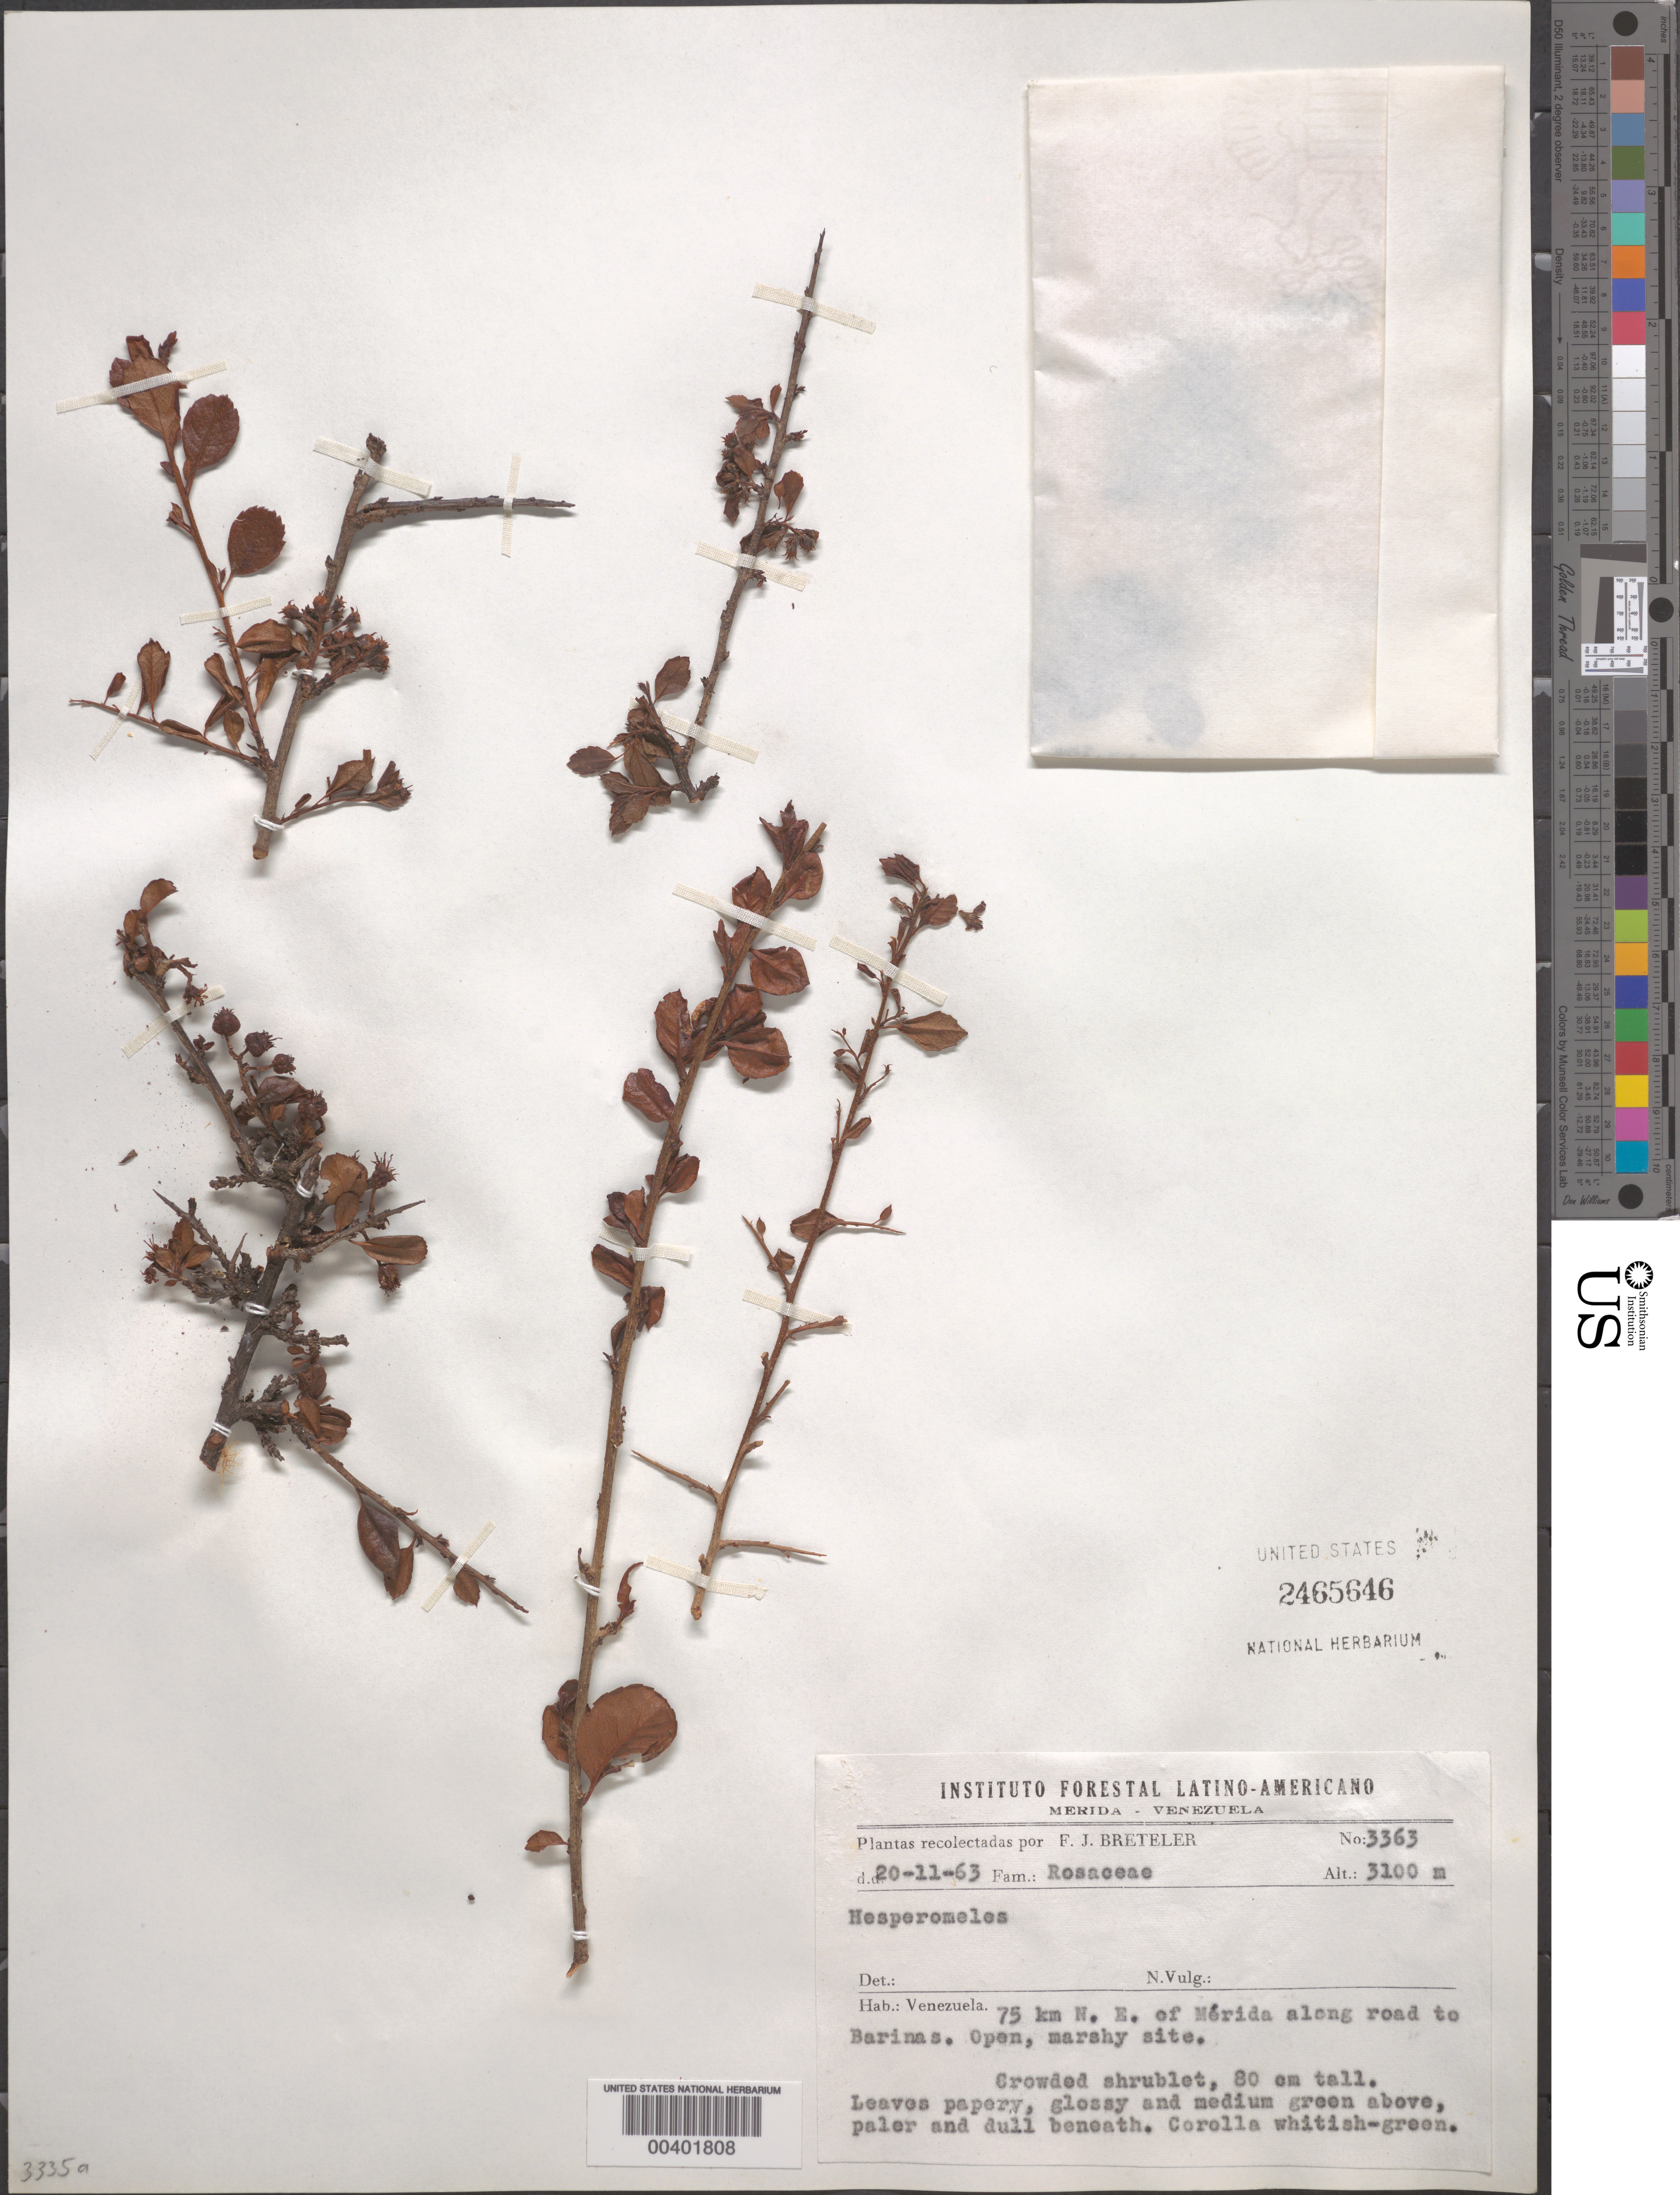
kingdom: Plantae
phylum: Tracheophyta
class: Magnoliopsida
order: Rosales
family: Rosaceae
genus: Hesperomeles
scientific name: Hesperomeles sp.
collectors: F. J. Breteler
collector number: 3363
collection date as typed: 20 Nov 1963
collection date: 1963-11-20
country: Venezuela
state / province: Mérida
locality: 75 km. N.E. of Mérida along road to Barinas.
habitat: Open, marshy site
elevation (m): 3100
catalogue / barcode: US 2465646